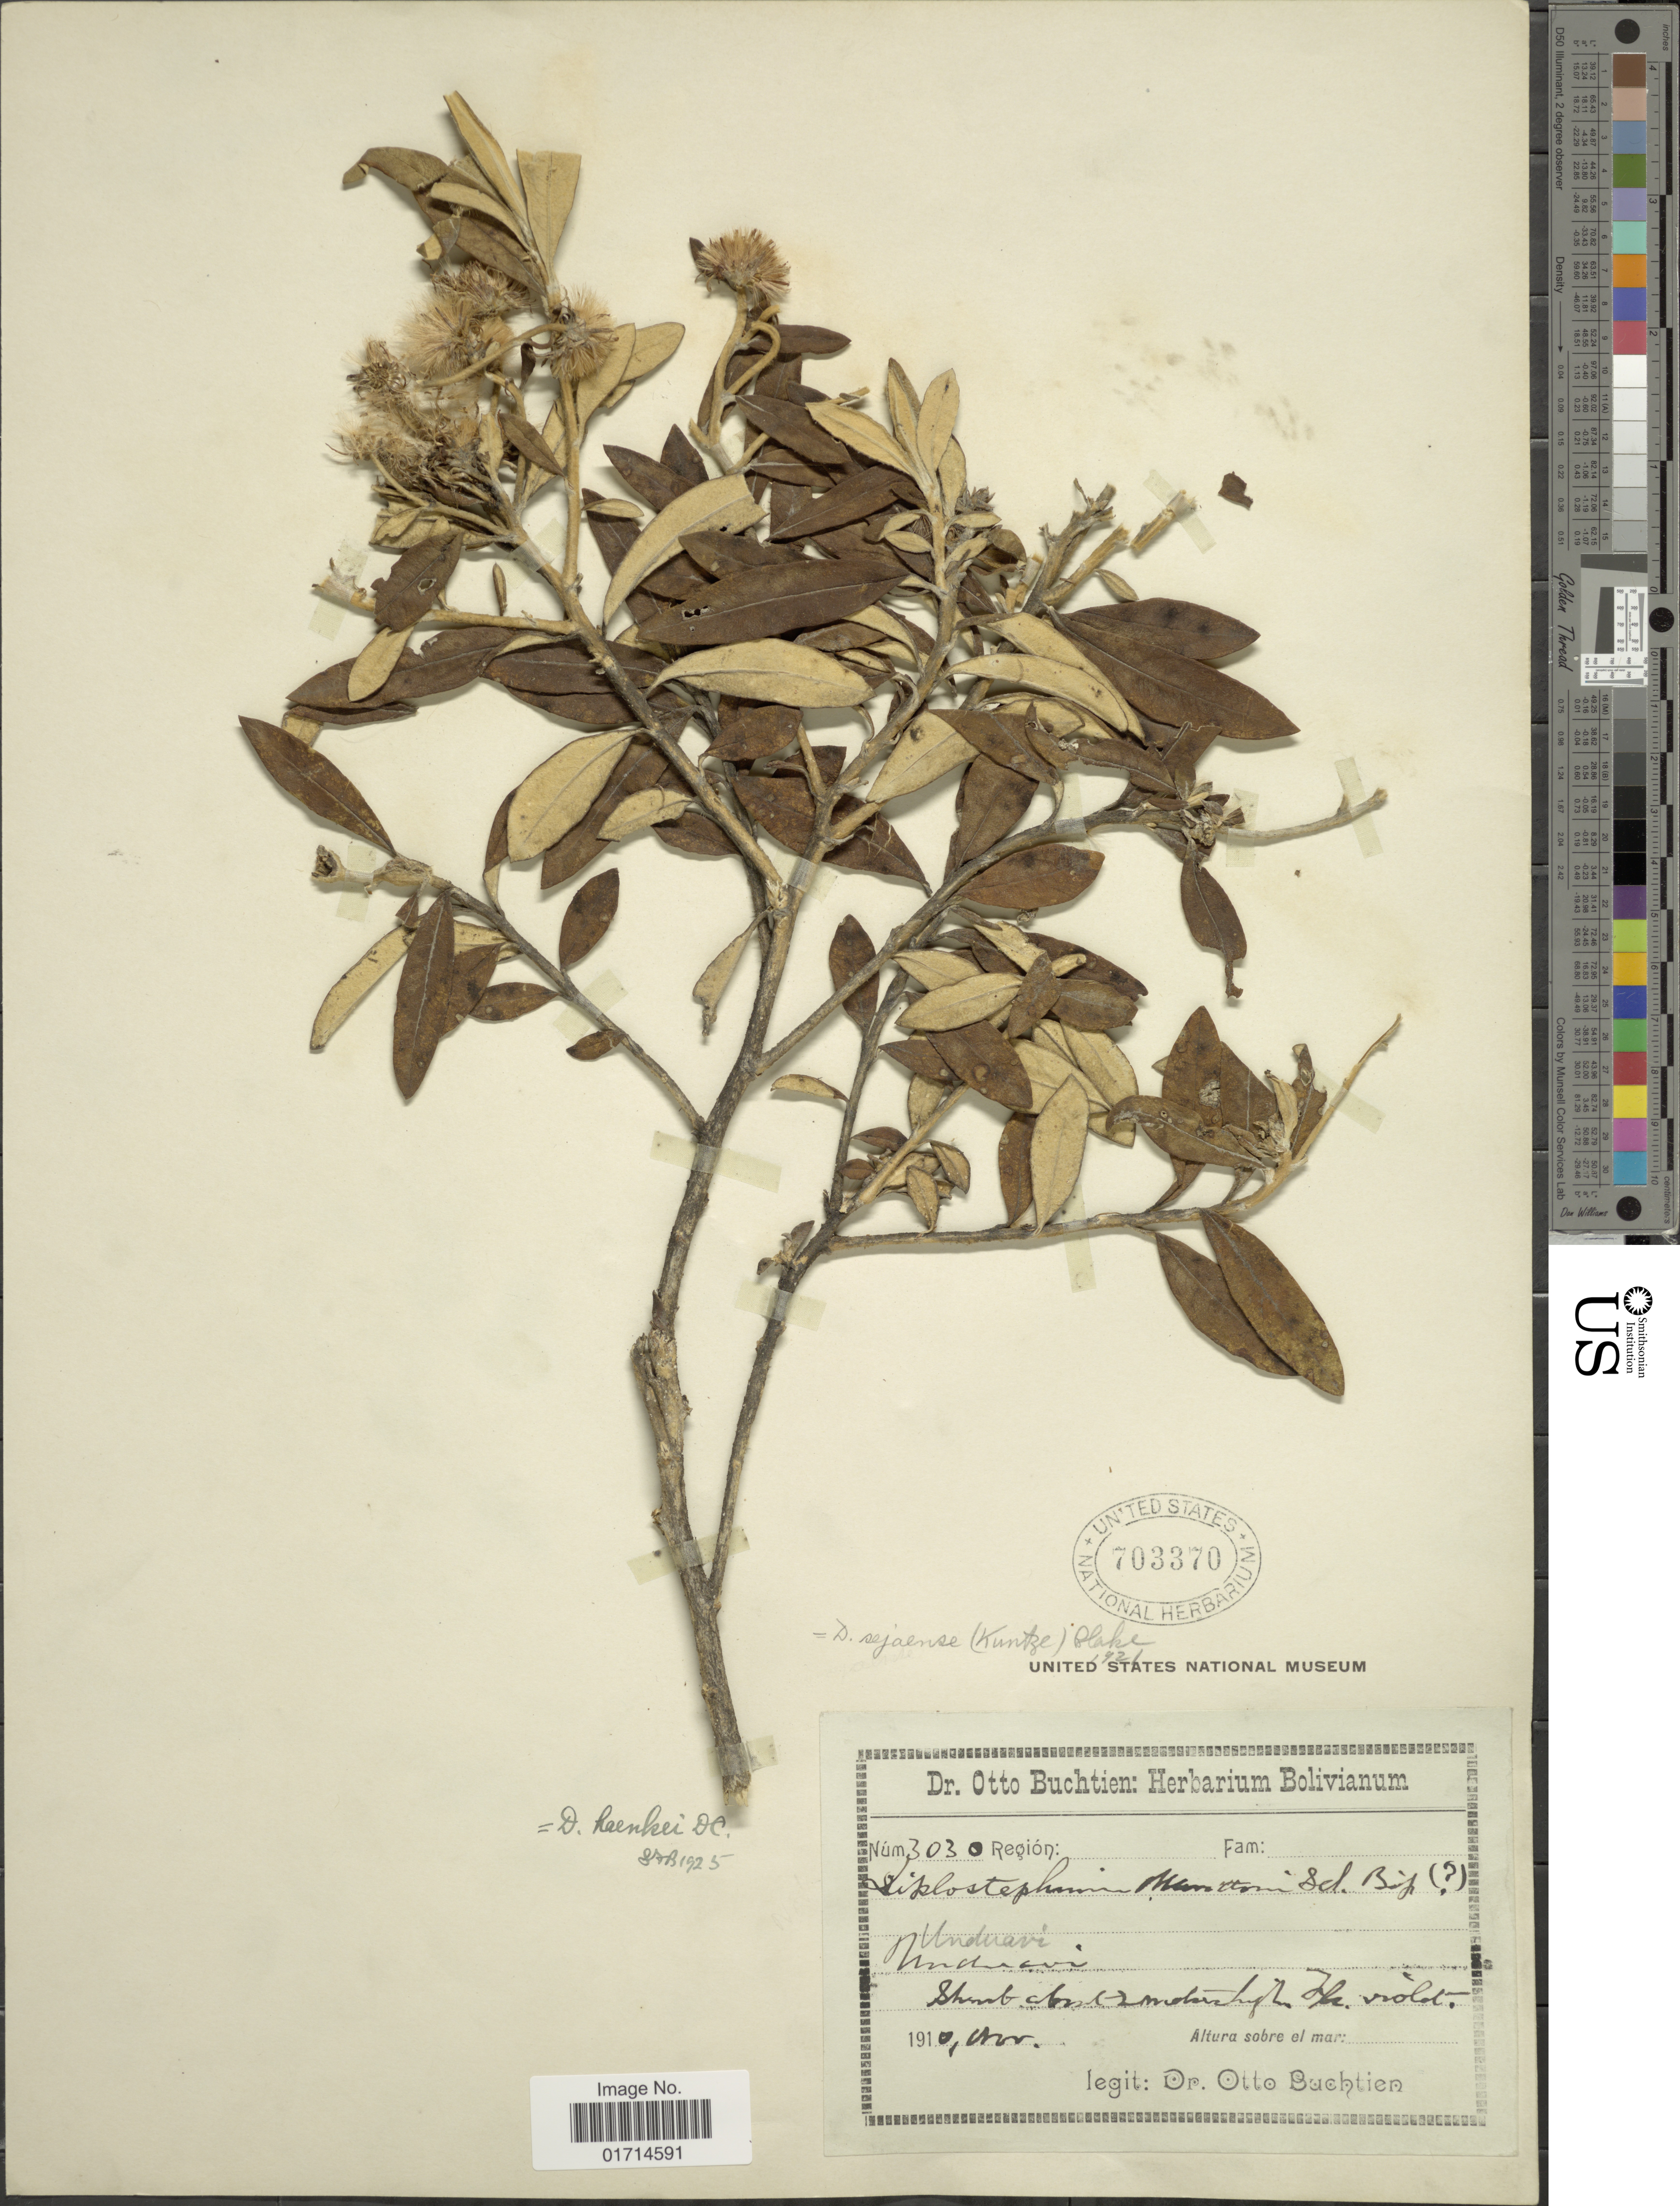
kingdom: Plantae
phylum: Tracheophyta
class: Magnoliopsida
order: Asterales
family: Asteraceae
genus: Diplostephium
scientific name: Diplostephium haenkei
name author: (DC.) Wedd.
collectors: O. Buchtien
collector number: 3030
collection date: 1910-11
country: Bolivia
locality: Unduavi, Unduavi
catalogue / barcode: US 703370